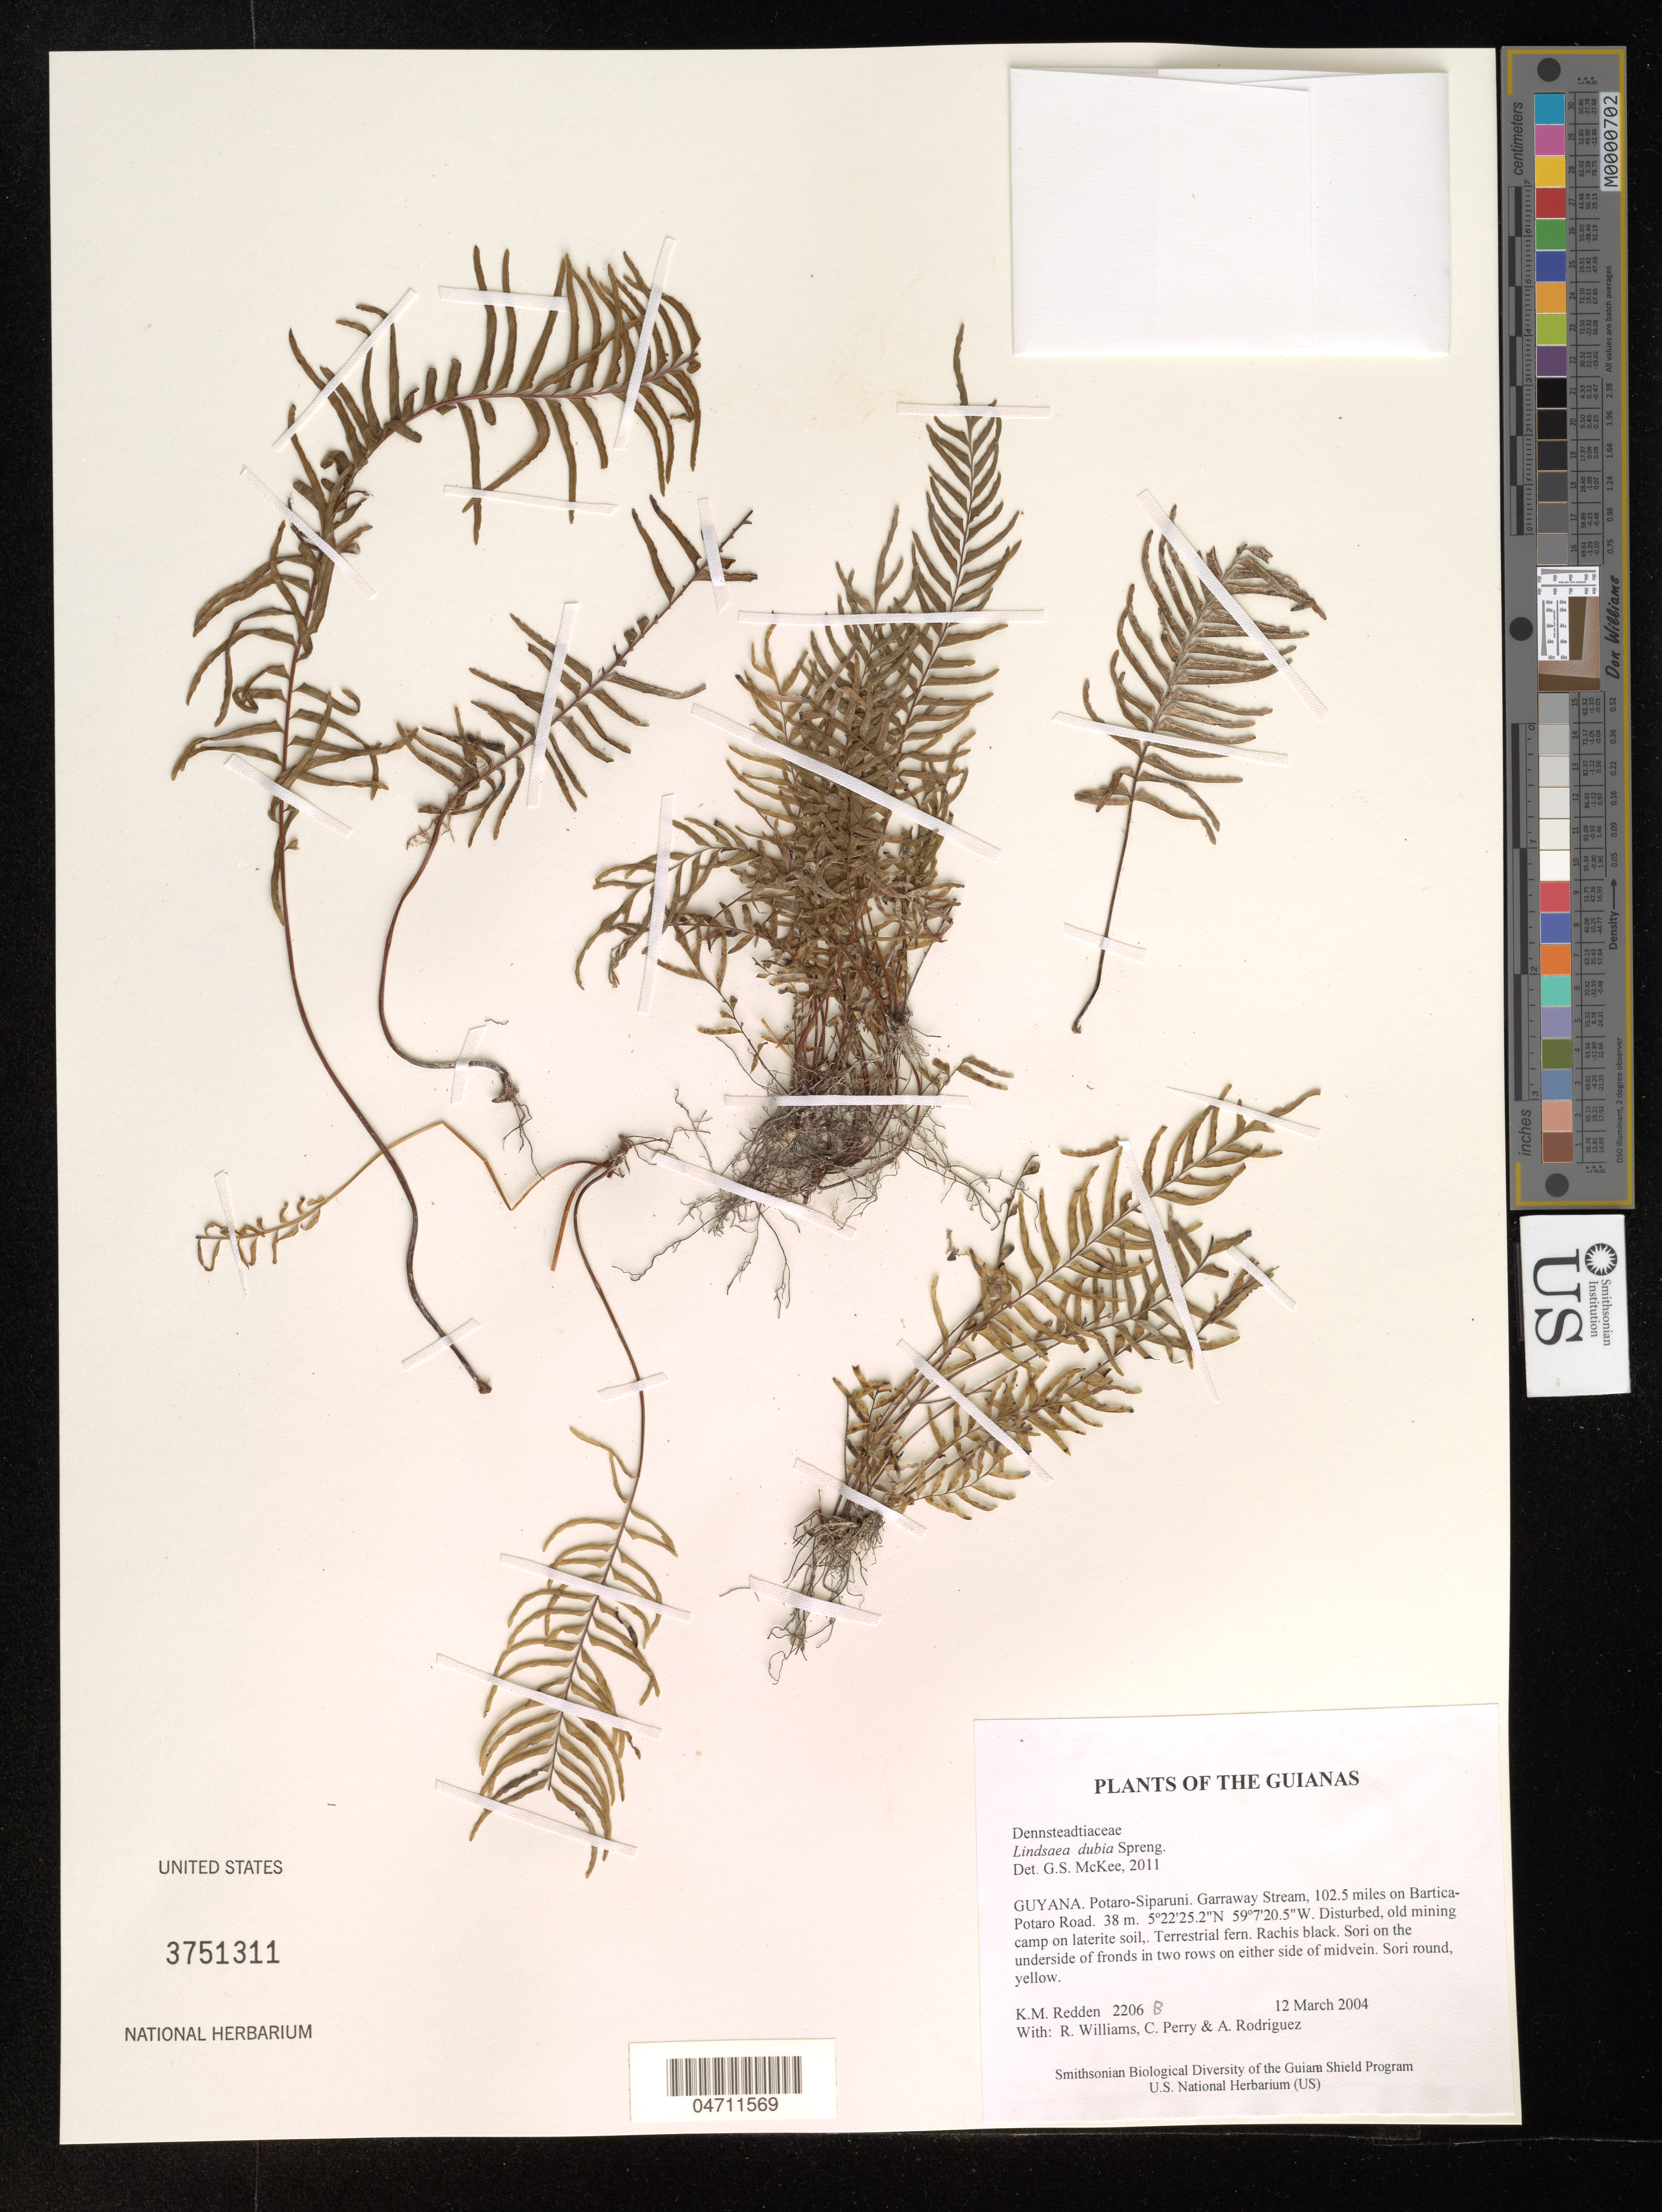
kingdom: Plantae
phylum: Tracheophyta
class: Polypodiopsida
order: Polypodiales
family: Lindsaeaceae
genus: Lindsaea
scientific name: Lindsaea dubia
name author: Spreng.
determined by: McKee, G. S., (US), NMNH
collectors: K. M. Redden, R. Williams, C. Perry & A. Rodriguez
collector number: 2206 b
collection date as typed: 12 March 2004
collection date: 2004-03-12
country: Guyana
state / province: Potaro-Siparuni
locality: Garraway Stream, 102.5 miles on Bartica-Potaro Road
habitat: Disturbed, old mining camp on laterite soil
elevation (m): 38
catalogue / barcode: US 3751311